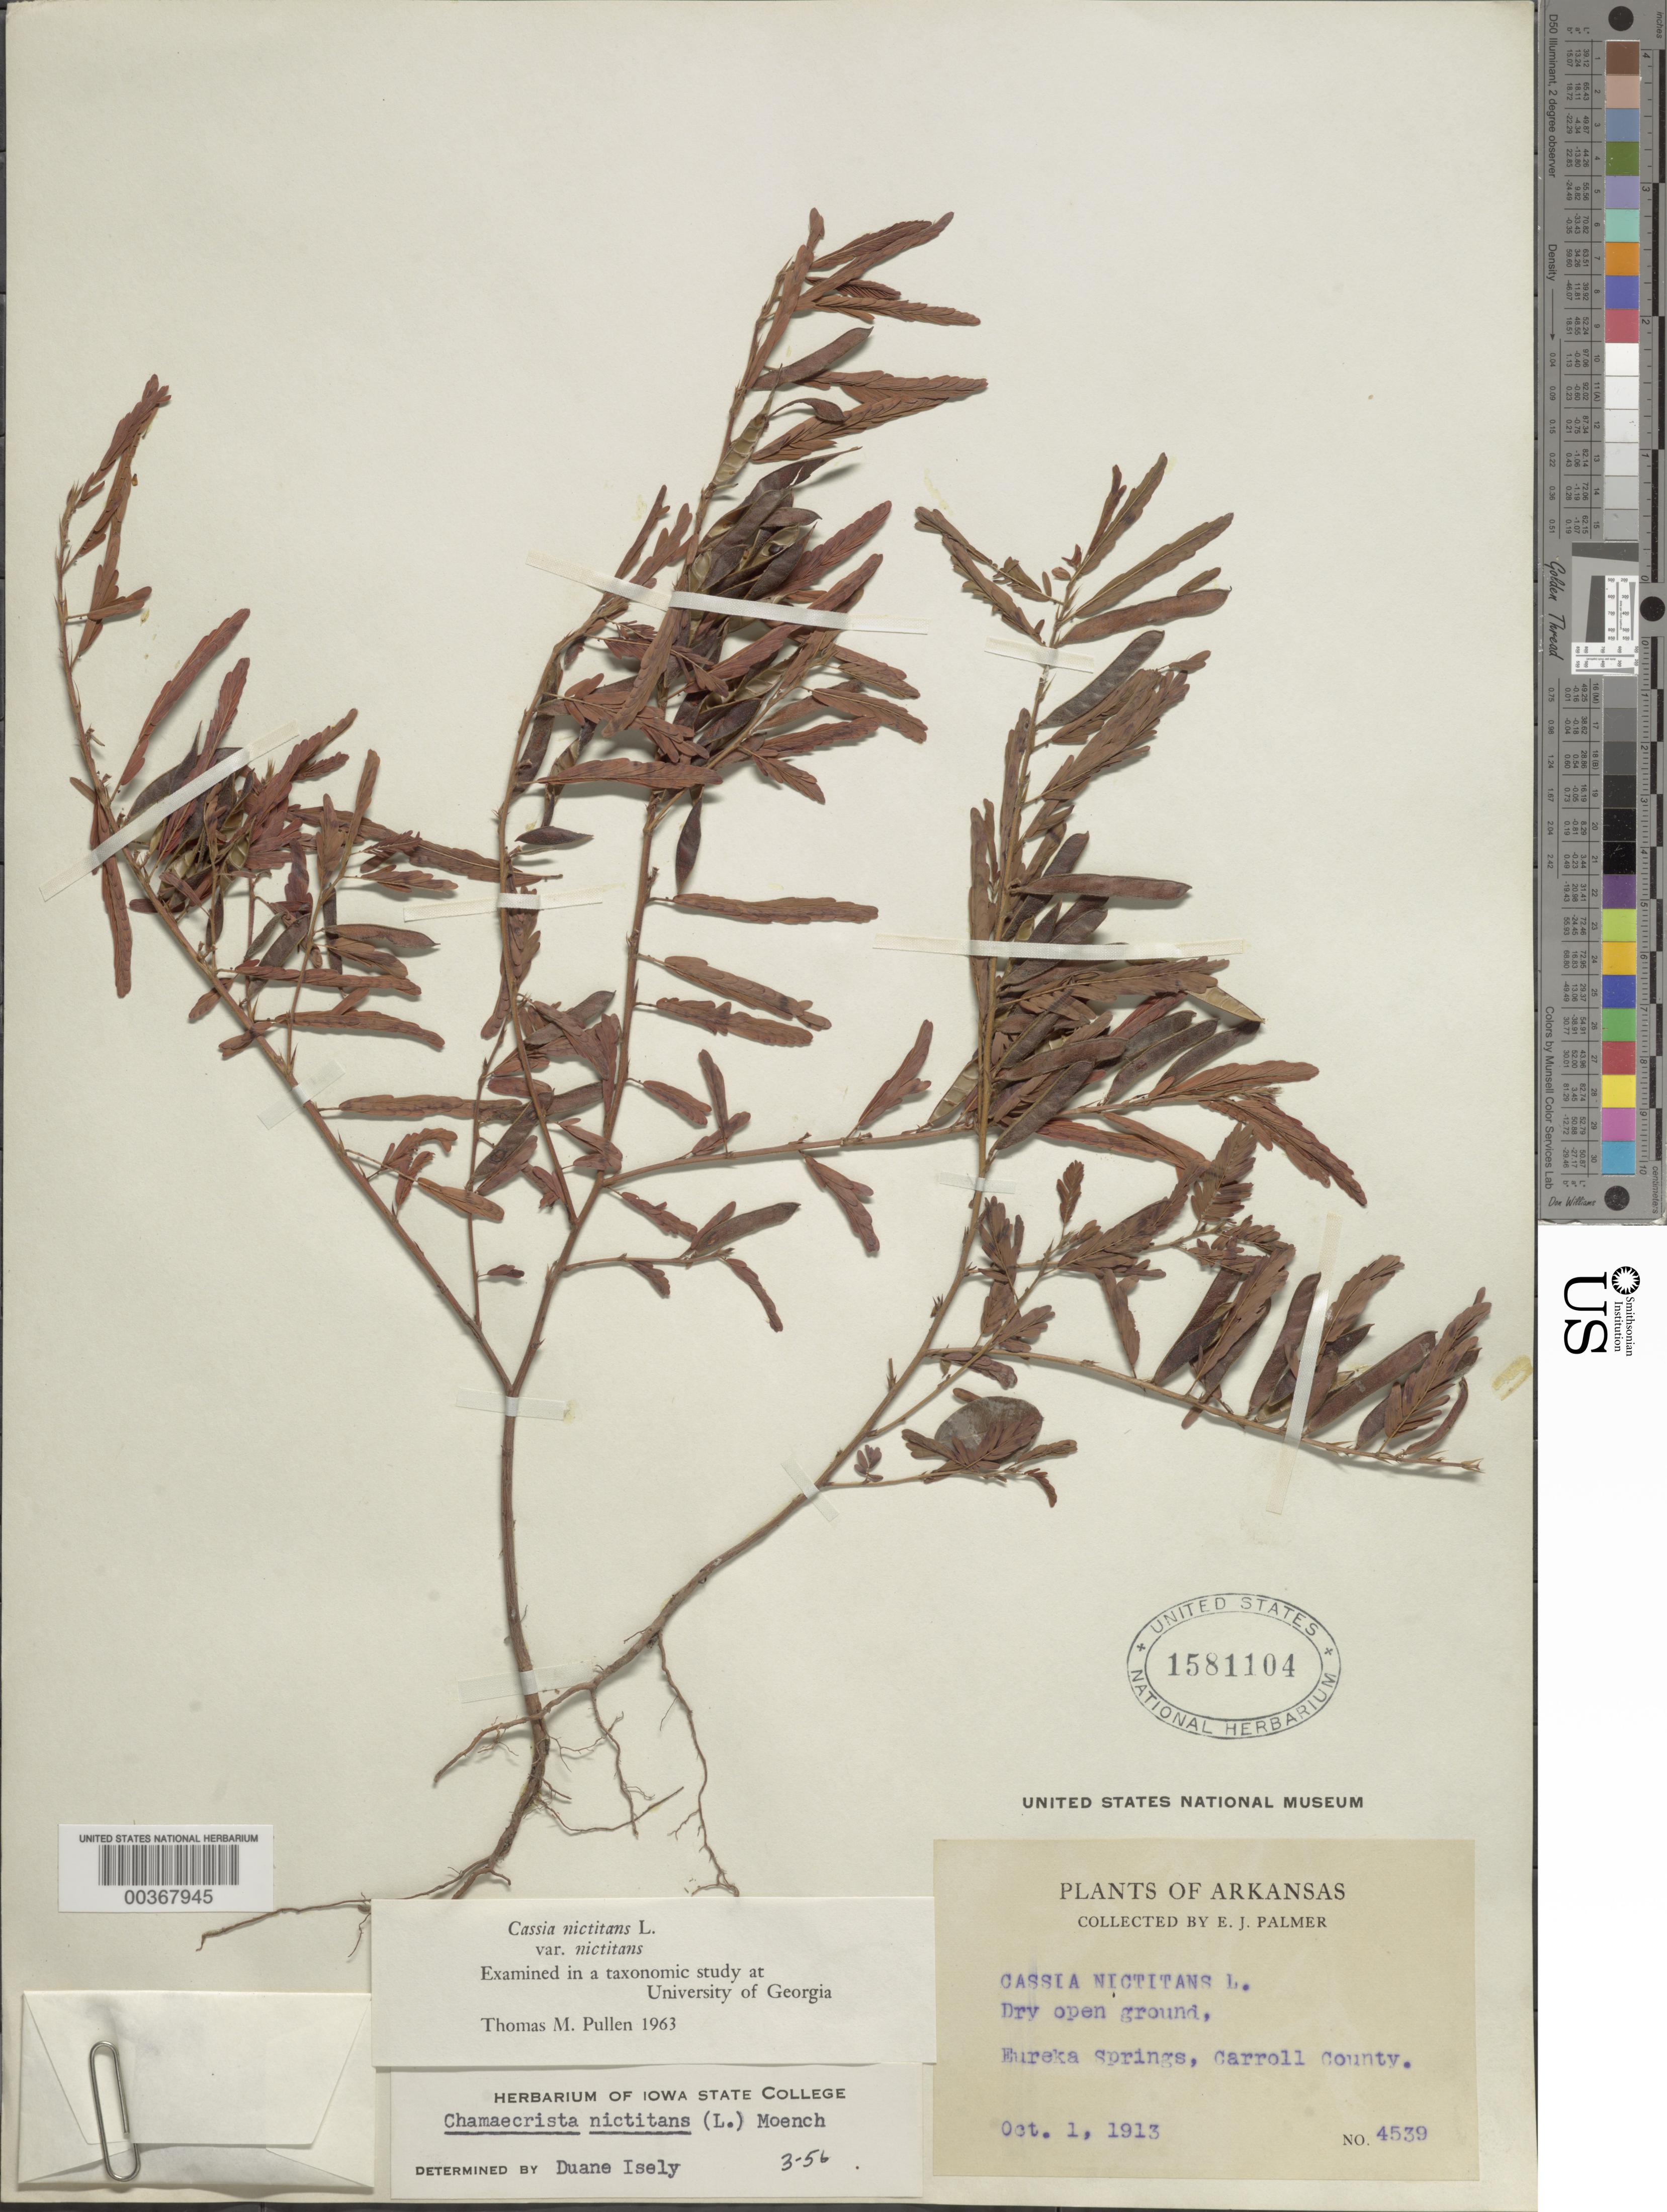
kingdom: Plantae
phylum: Tracheophyta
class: Magnoliopsida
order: Fabales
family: Fabaceae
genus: Chamaecrista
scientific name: Chamaecrista nictitans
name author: (L.) Moench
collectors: E. J. Palmer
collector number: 4539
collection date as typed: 01 Oct 1913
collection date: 1913-10-01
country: United States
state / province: Arkansas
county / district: Carroll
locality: Eureka springs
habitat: Dry open ground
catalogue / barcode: US 1581104